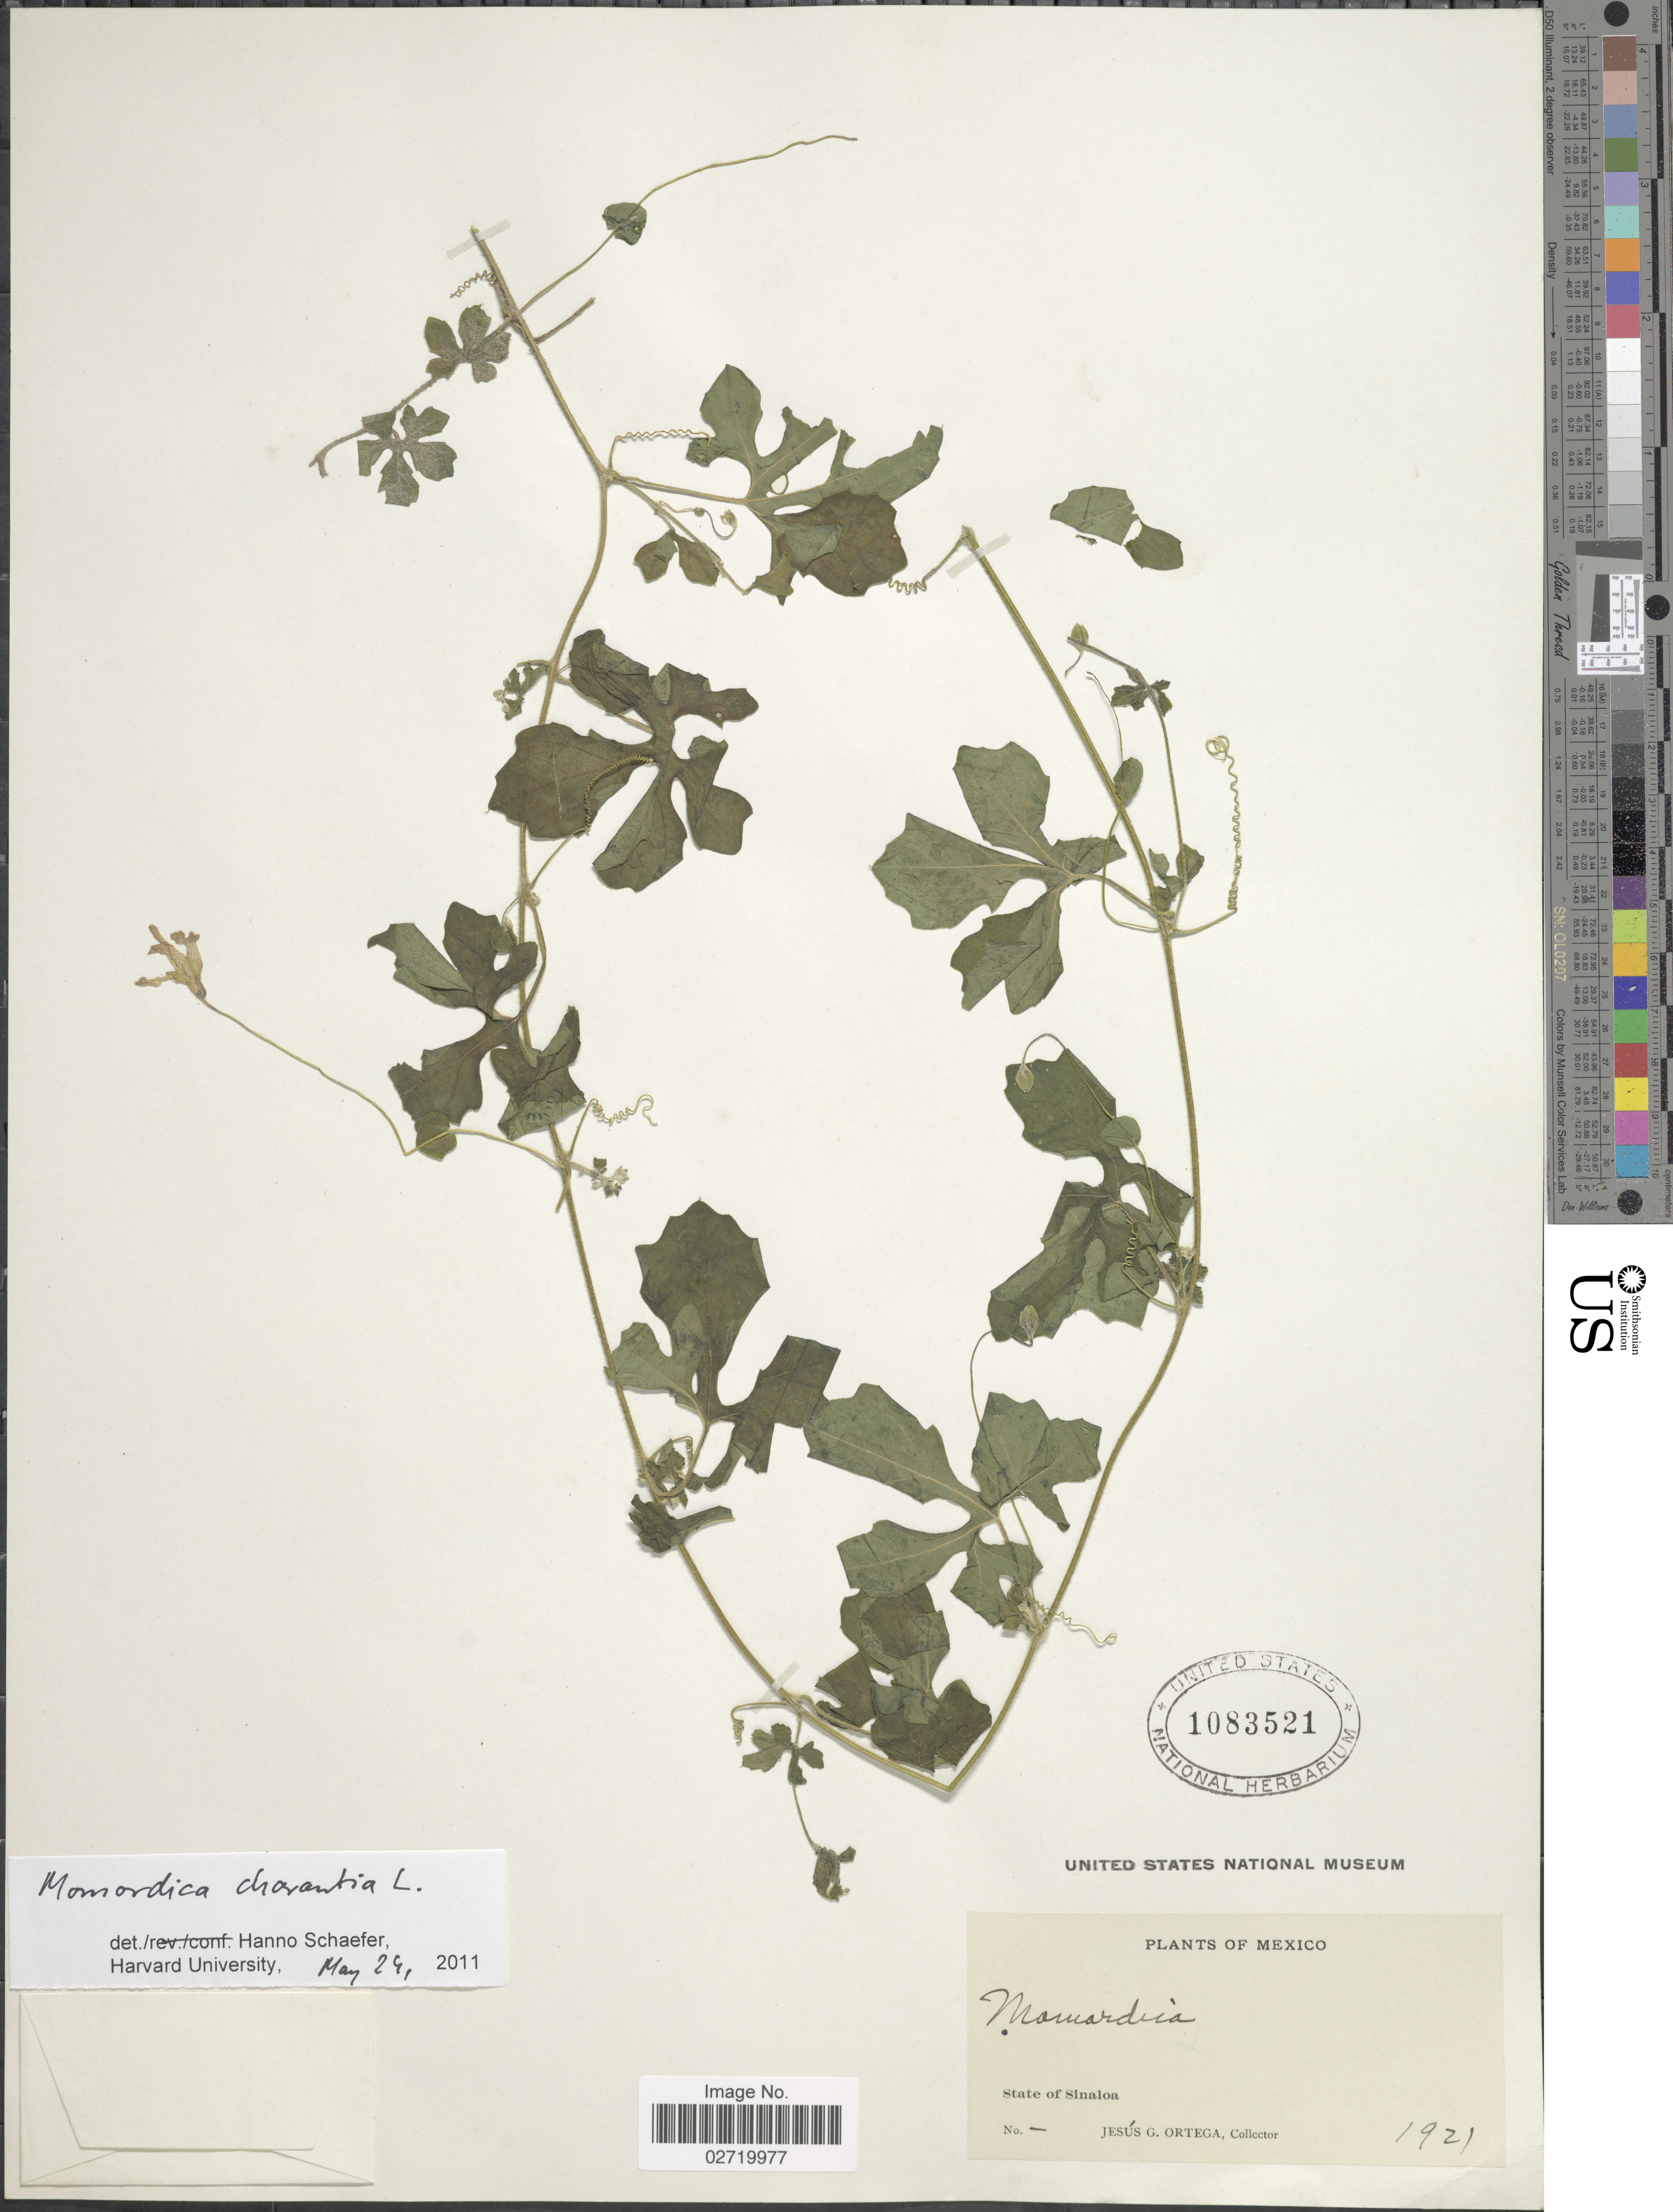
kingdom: Plantae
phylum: Tracheophyta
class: Magnoliopsida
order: Cucurbitales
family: Cucurbitaceae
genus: Momordica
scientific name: Momordica charantia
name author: L.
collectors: J. Ortega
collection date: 1921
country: Mexico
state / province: Sinaloa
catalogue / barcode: US 1083521